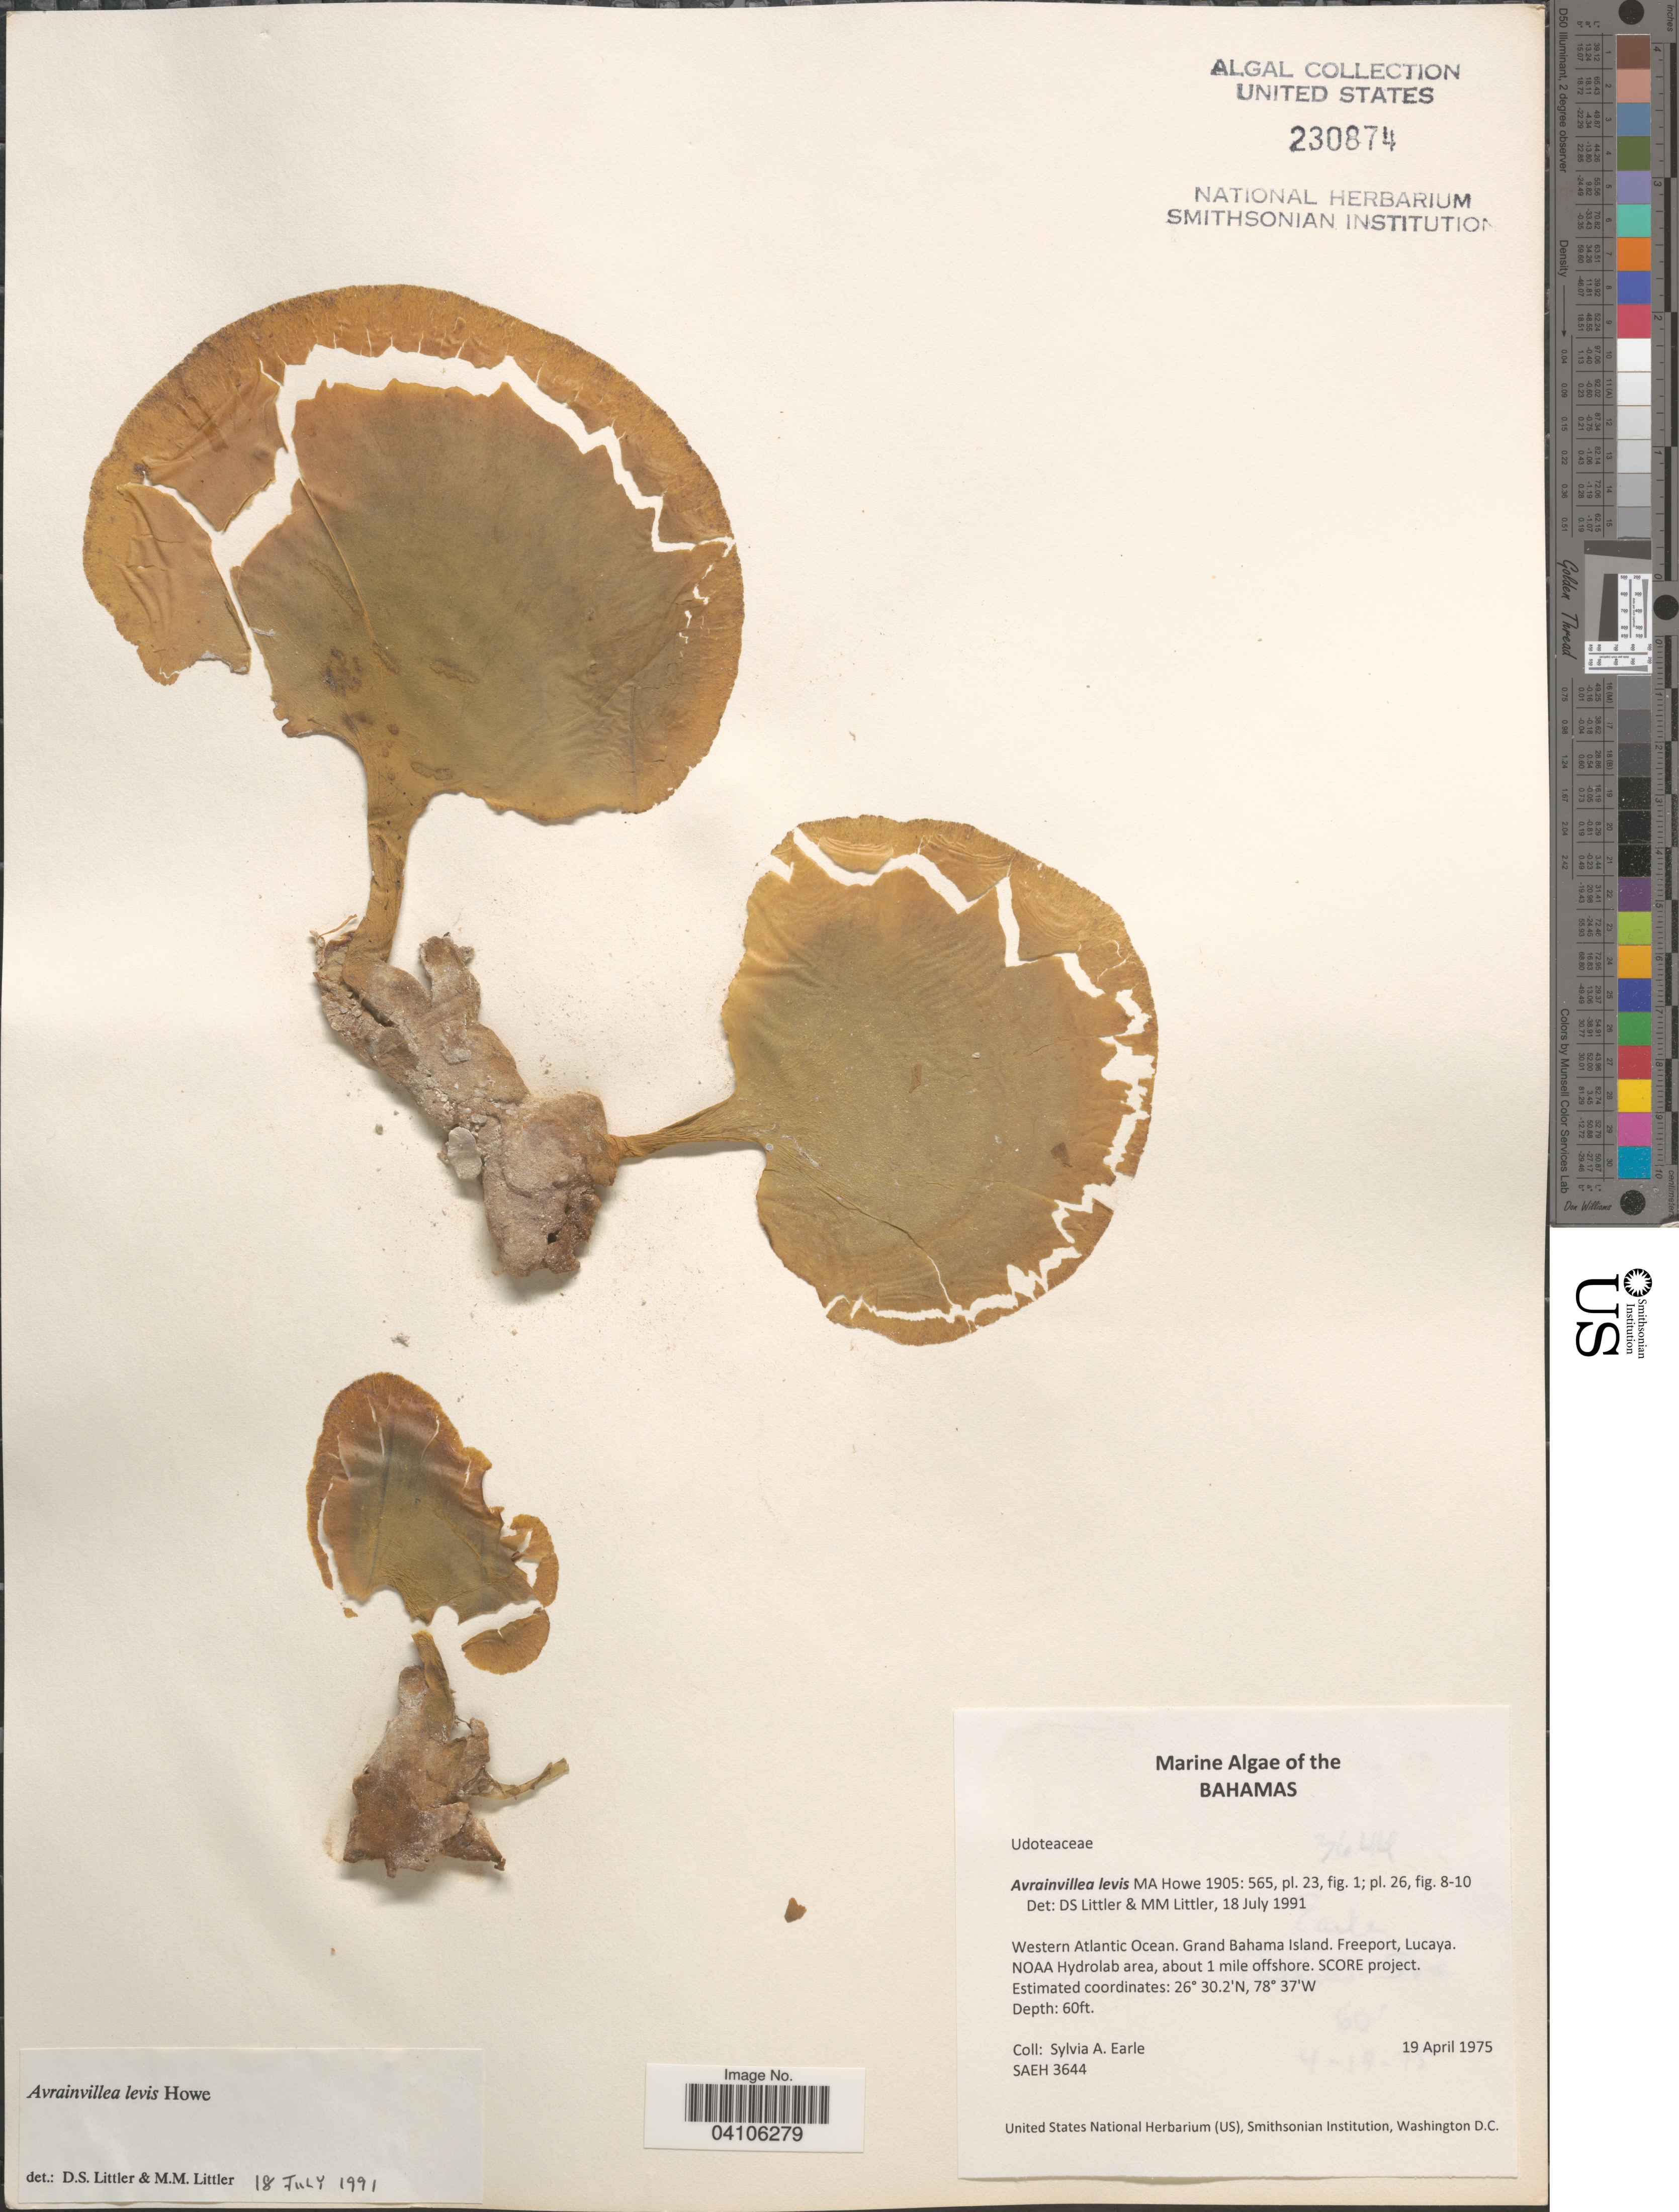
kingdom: Plantae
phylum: Chlorophyta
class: Ulvophyceae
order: Bryopsidales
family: Dichotomosiphonaceae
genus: Avrainvillea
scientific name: Avrainvillea levis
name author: M. Howe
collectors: S. A. Earle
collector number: SAEH3644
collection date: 1975-04-19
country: Bahamas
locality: Western Atlantic Ocean. Grand Bahama Island. Freeport, Lucaya. NOAA Hydrolab area, about 1 mile offshore. SCORE project.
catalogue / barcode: US 230874